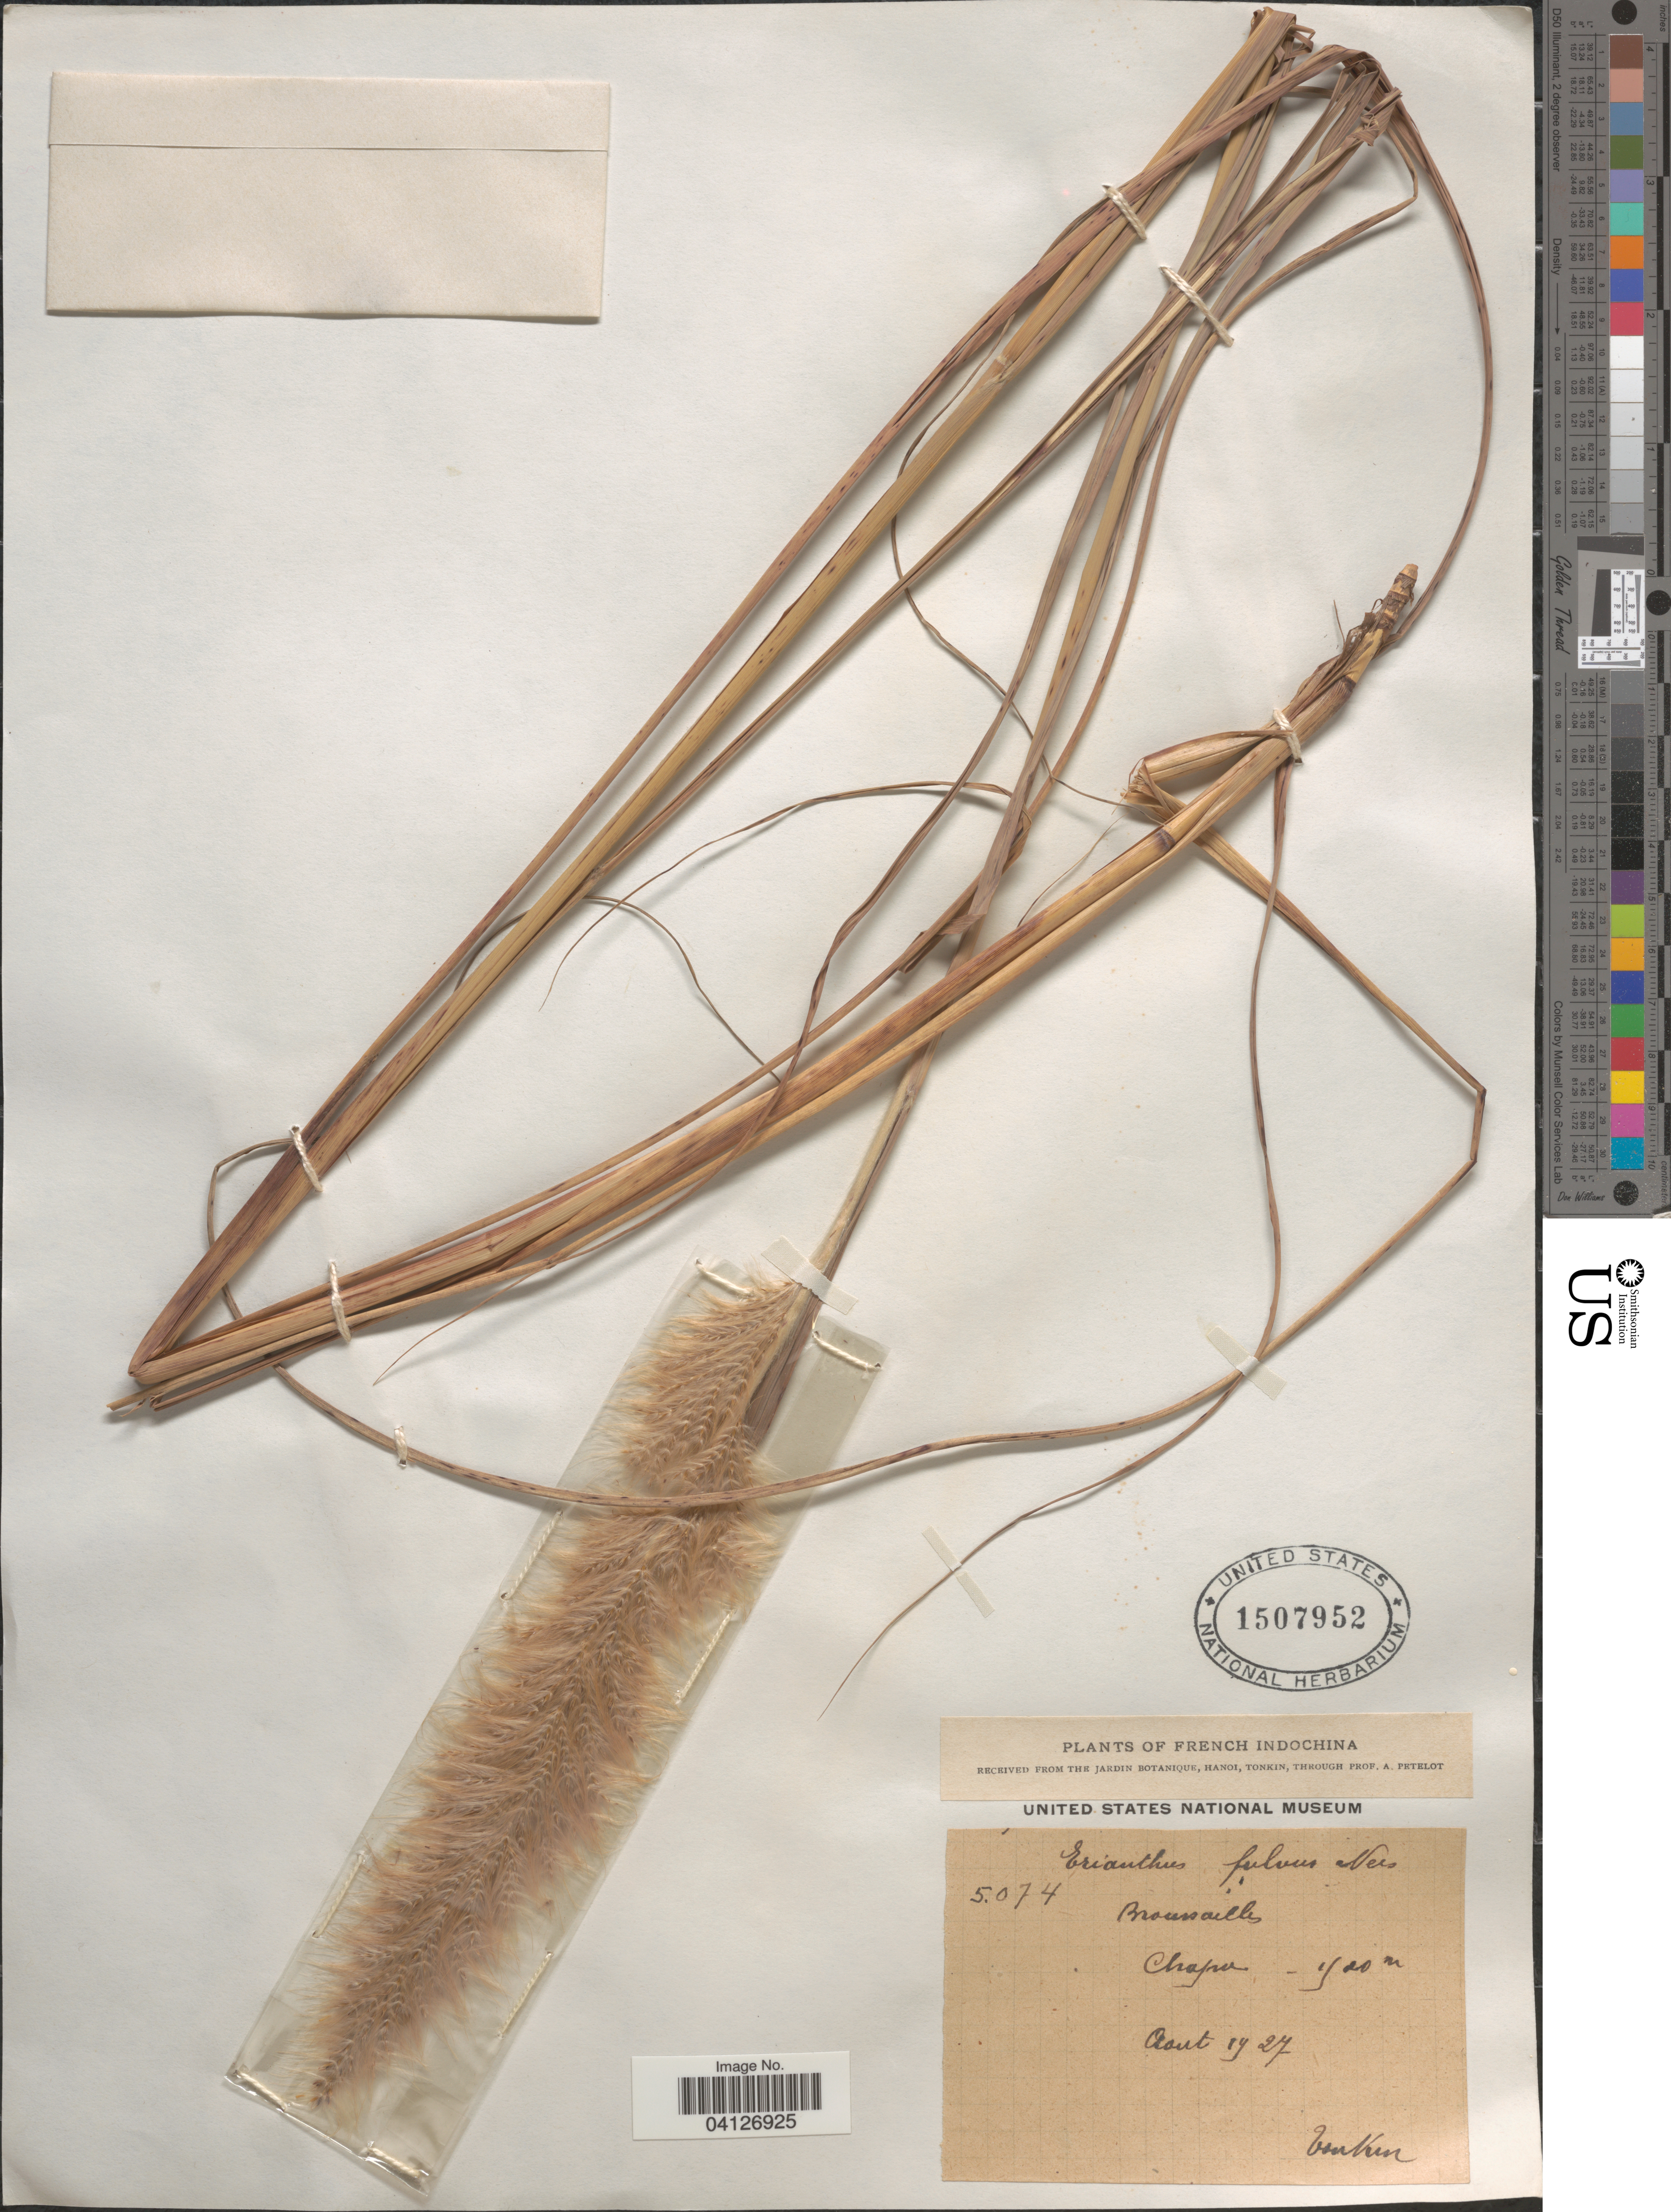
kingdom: Plantae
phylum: Tracheophyta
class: Liliopsida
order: Poales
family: Poaceae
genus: Erianthus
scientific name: Erianthus fulvus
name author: (R. Br.) Kunth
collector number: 5074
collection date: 1927-08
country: Vietnam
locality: French Indochina. Broussailles. Chapa. Tonkin.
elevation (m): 1500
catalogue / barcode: US 1507952